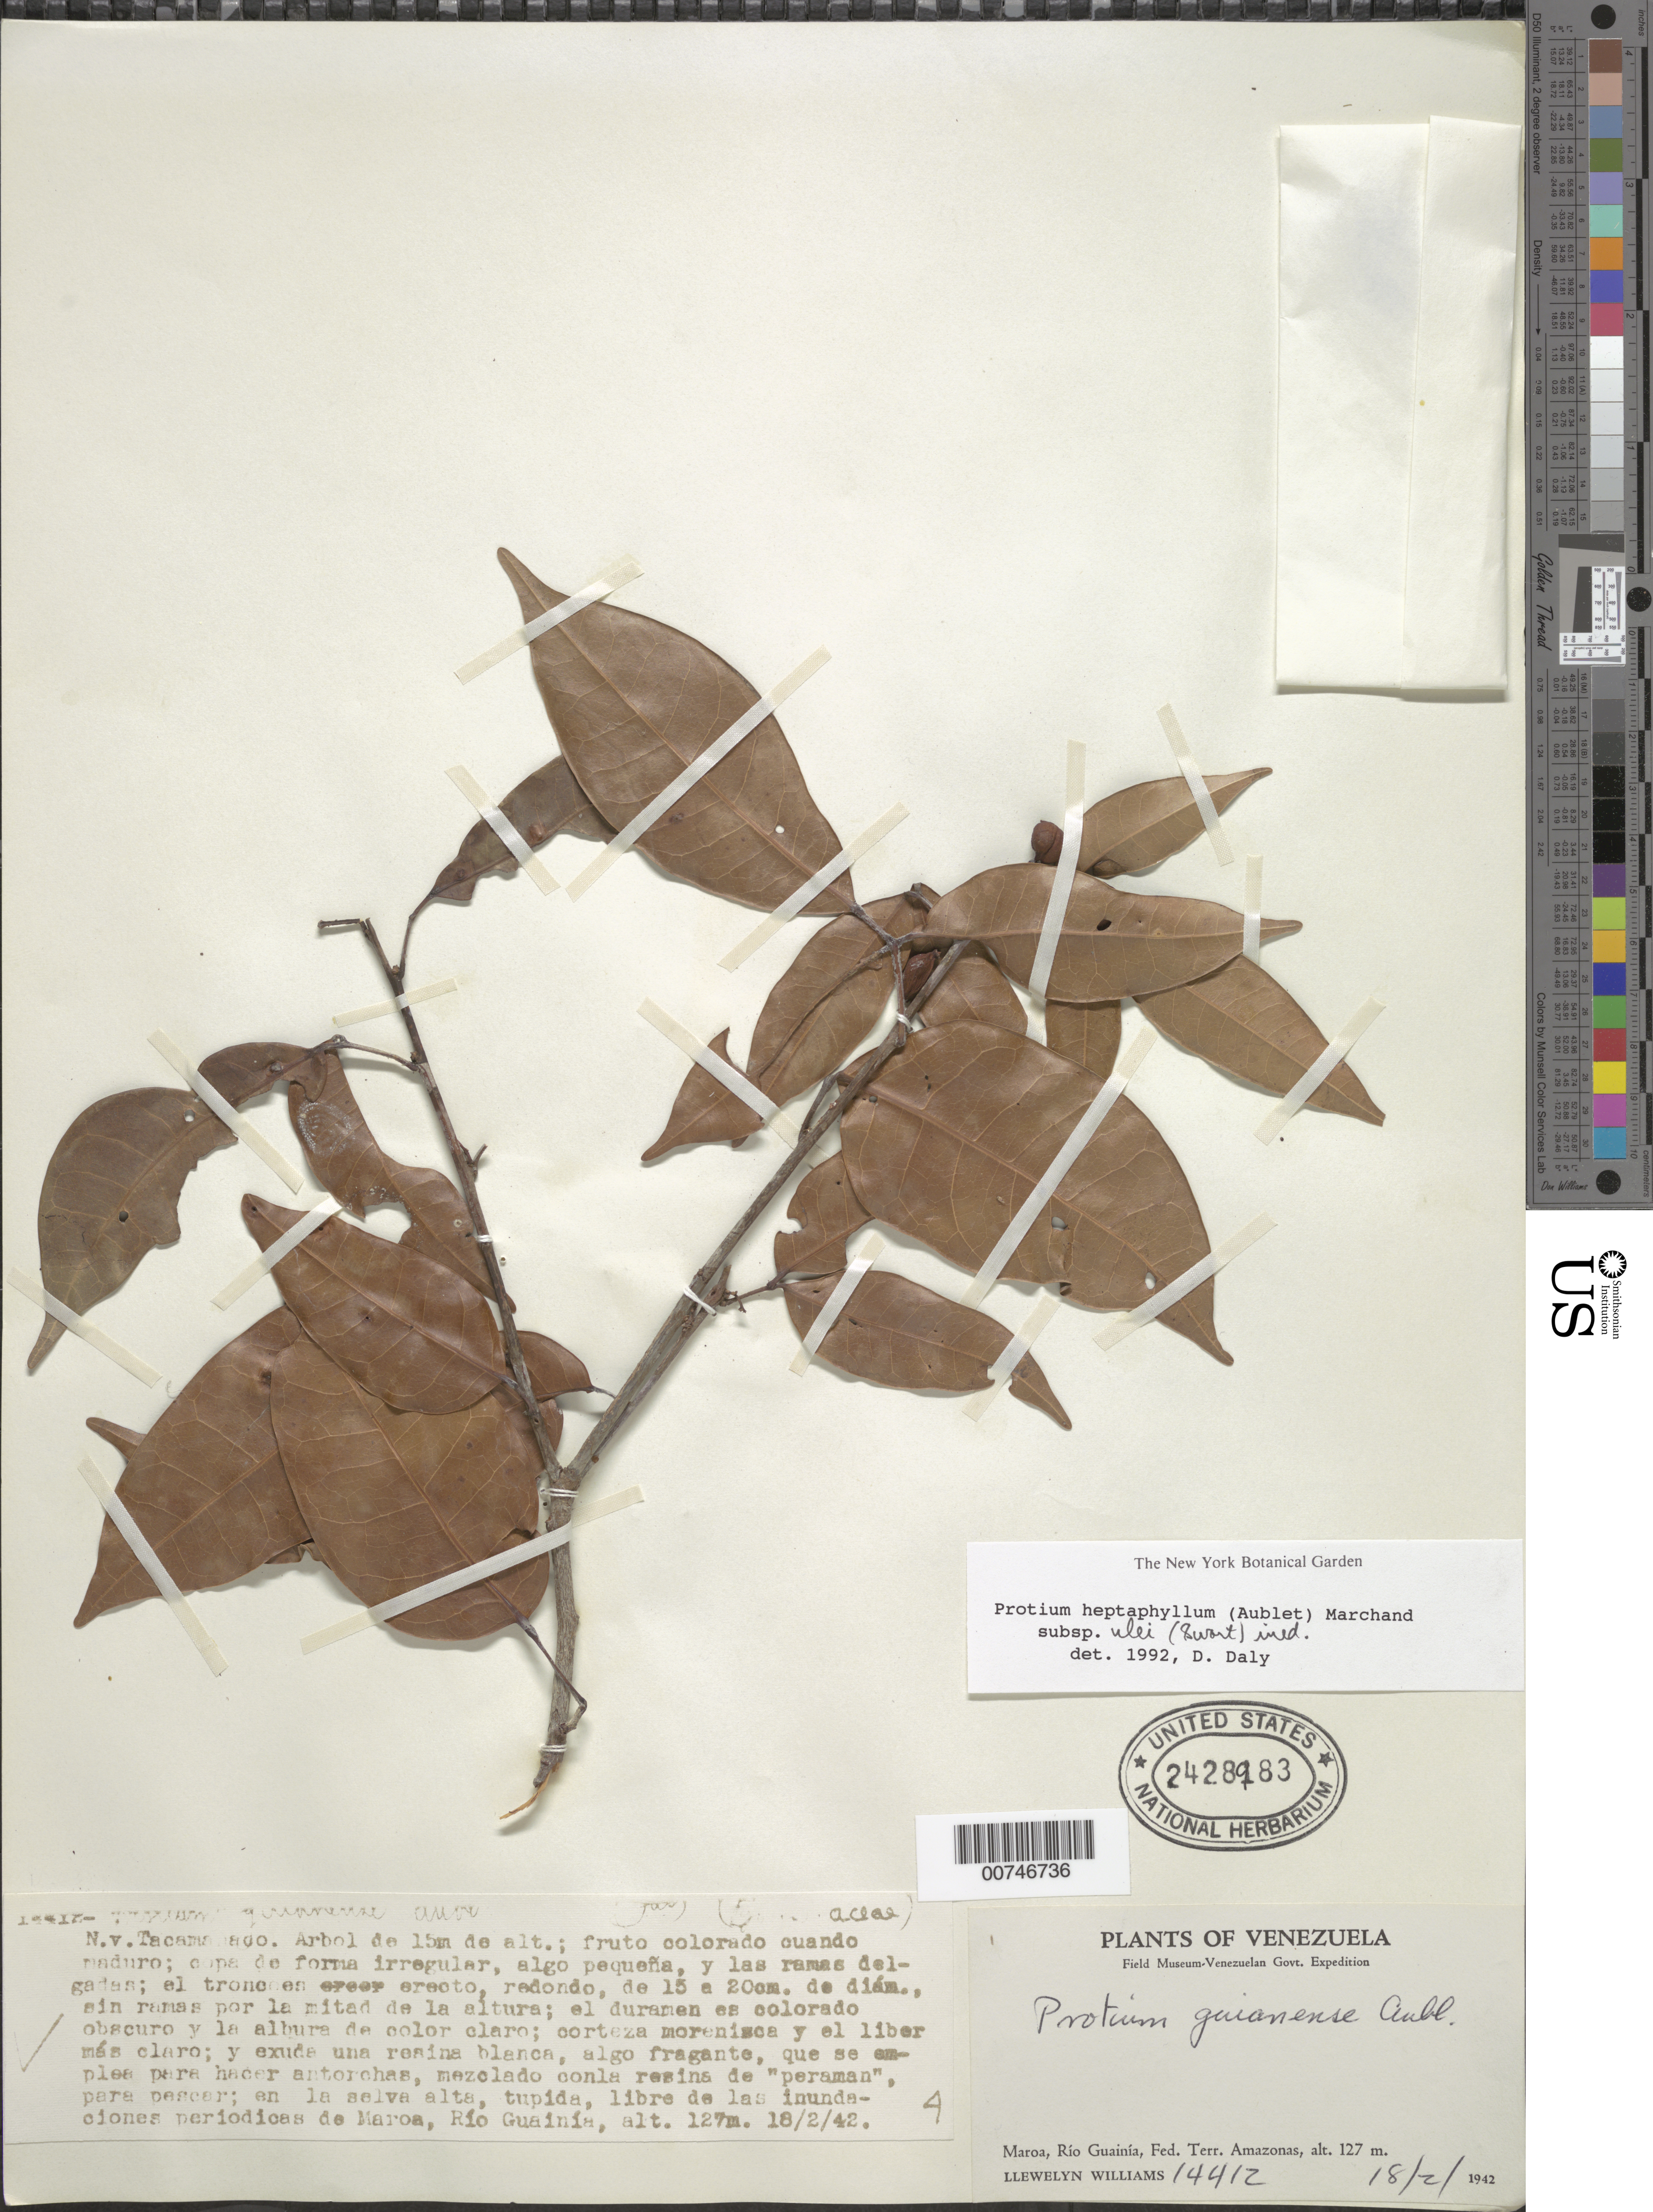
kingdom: Plantae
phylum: Tracheophyta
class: Magnoliopsida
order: Sapindales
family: Burseraceae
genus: Protium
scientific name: Protium heptaphyllum subsp. ulei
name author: (Swart) Daly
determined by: Daly, Douglas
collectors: Ll. Williams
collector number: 14412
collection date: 1942-02-18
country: Venezuela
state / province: Amazonas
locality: Maroa, Río Guainía, Fed. Terr. Amazonas.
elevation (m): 127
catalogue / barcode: US 2428983